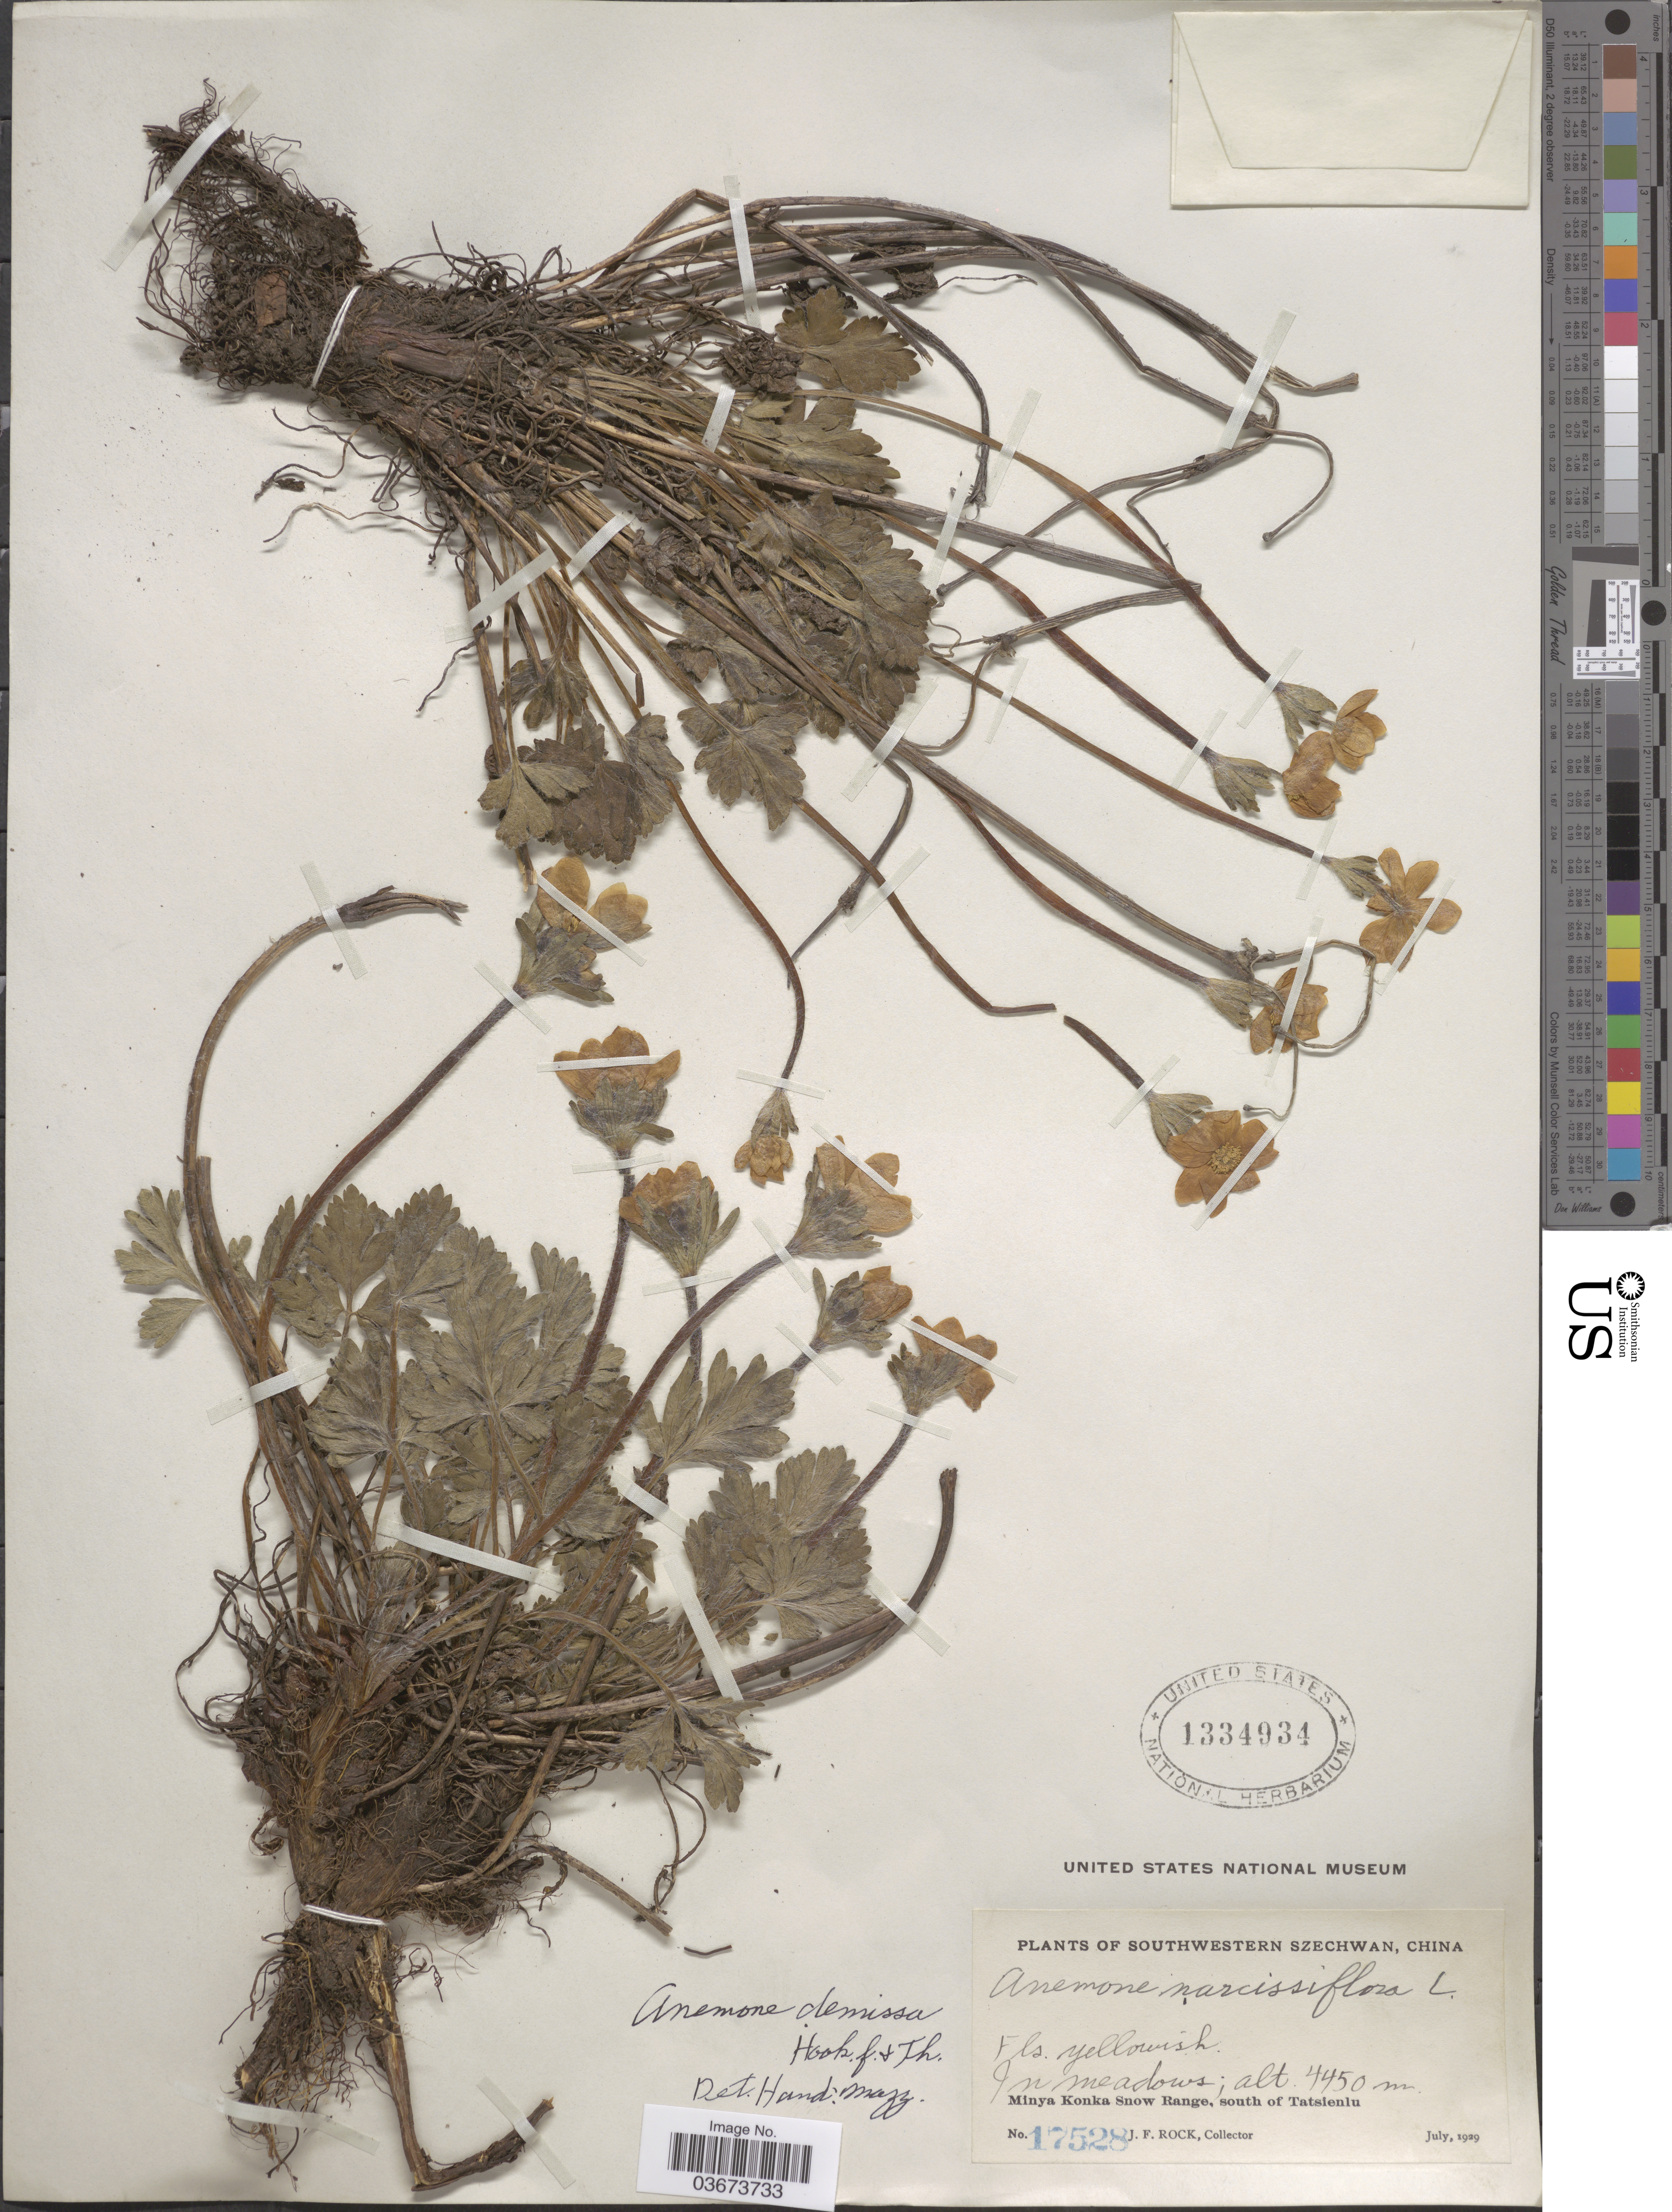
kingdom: Plantae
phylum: Tracheophyta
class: Magnoliopsida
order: Ranunculales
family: Ranunculaceae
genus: Anemone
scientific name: Anemone demissa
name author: (Thomson) Hook.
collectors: J. Rock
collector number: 17528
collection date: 1929-07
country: China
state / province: Sichuan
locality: Southwestern Szechwan. Minya Konka Snow Range, south of Tatsienlu.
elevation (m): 4450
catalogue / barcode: US 1334934